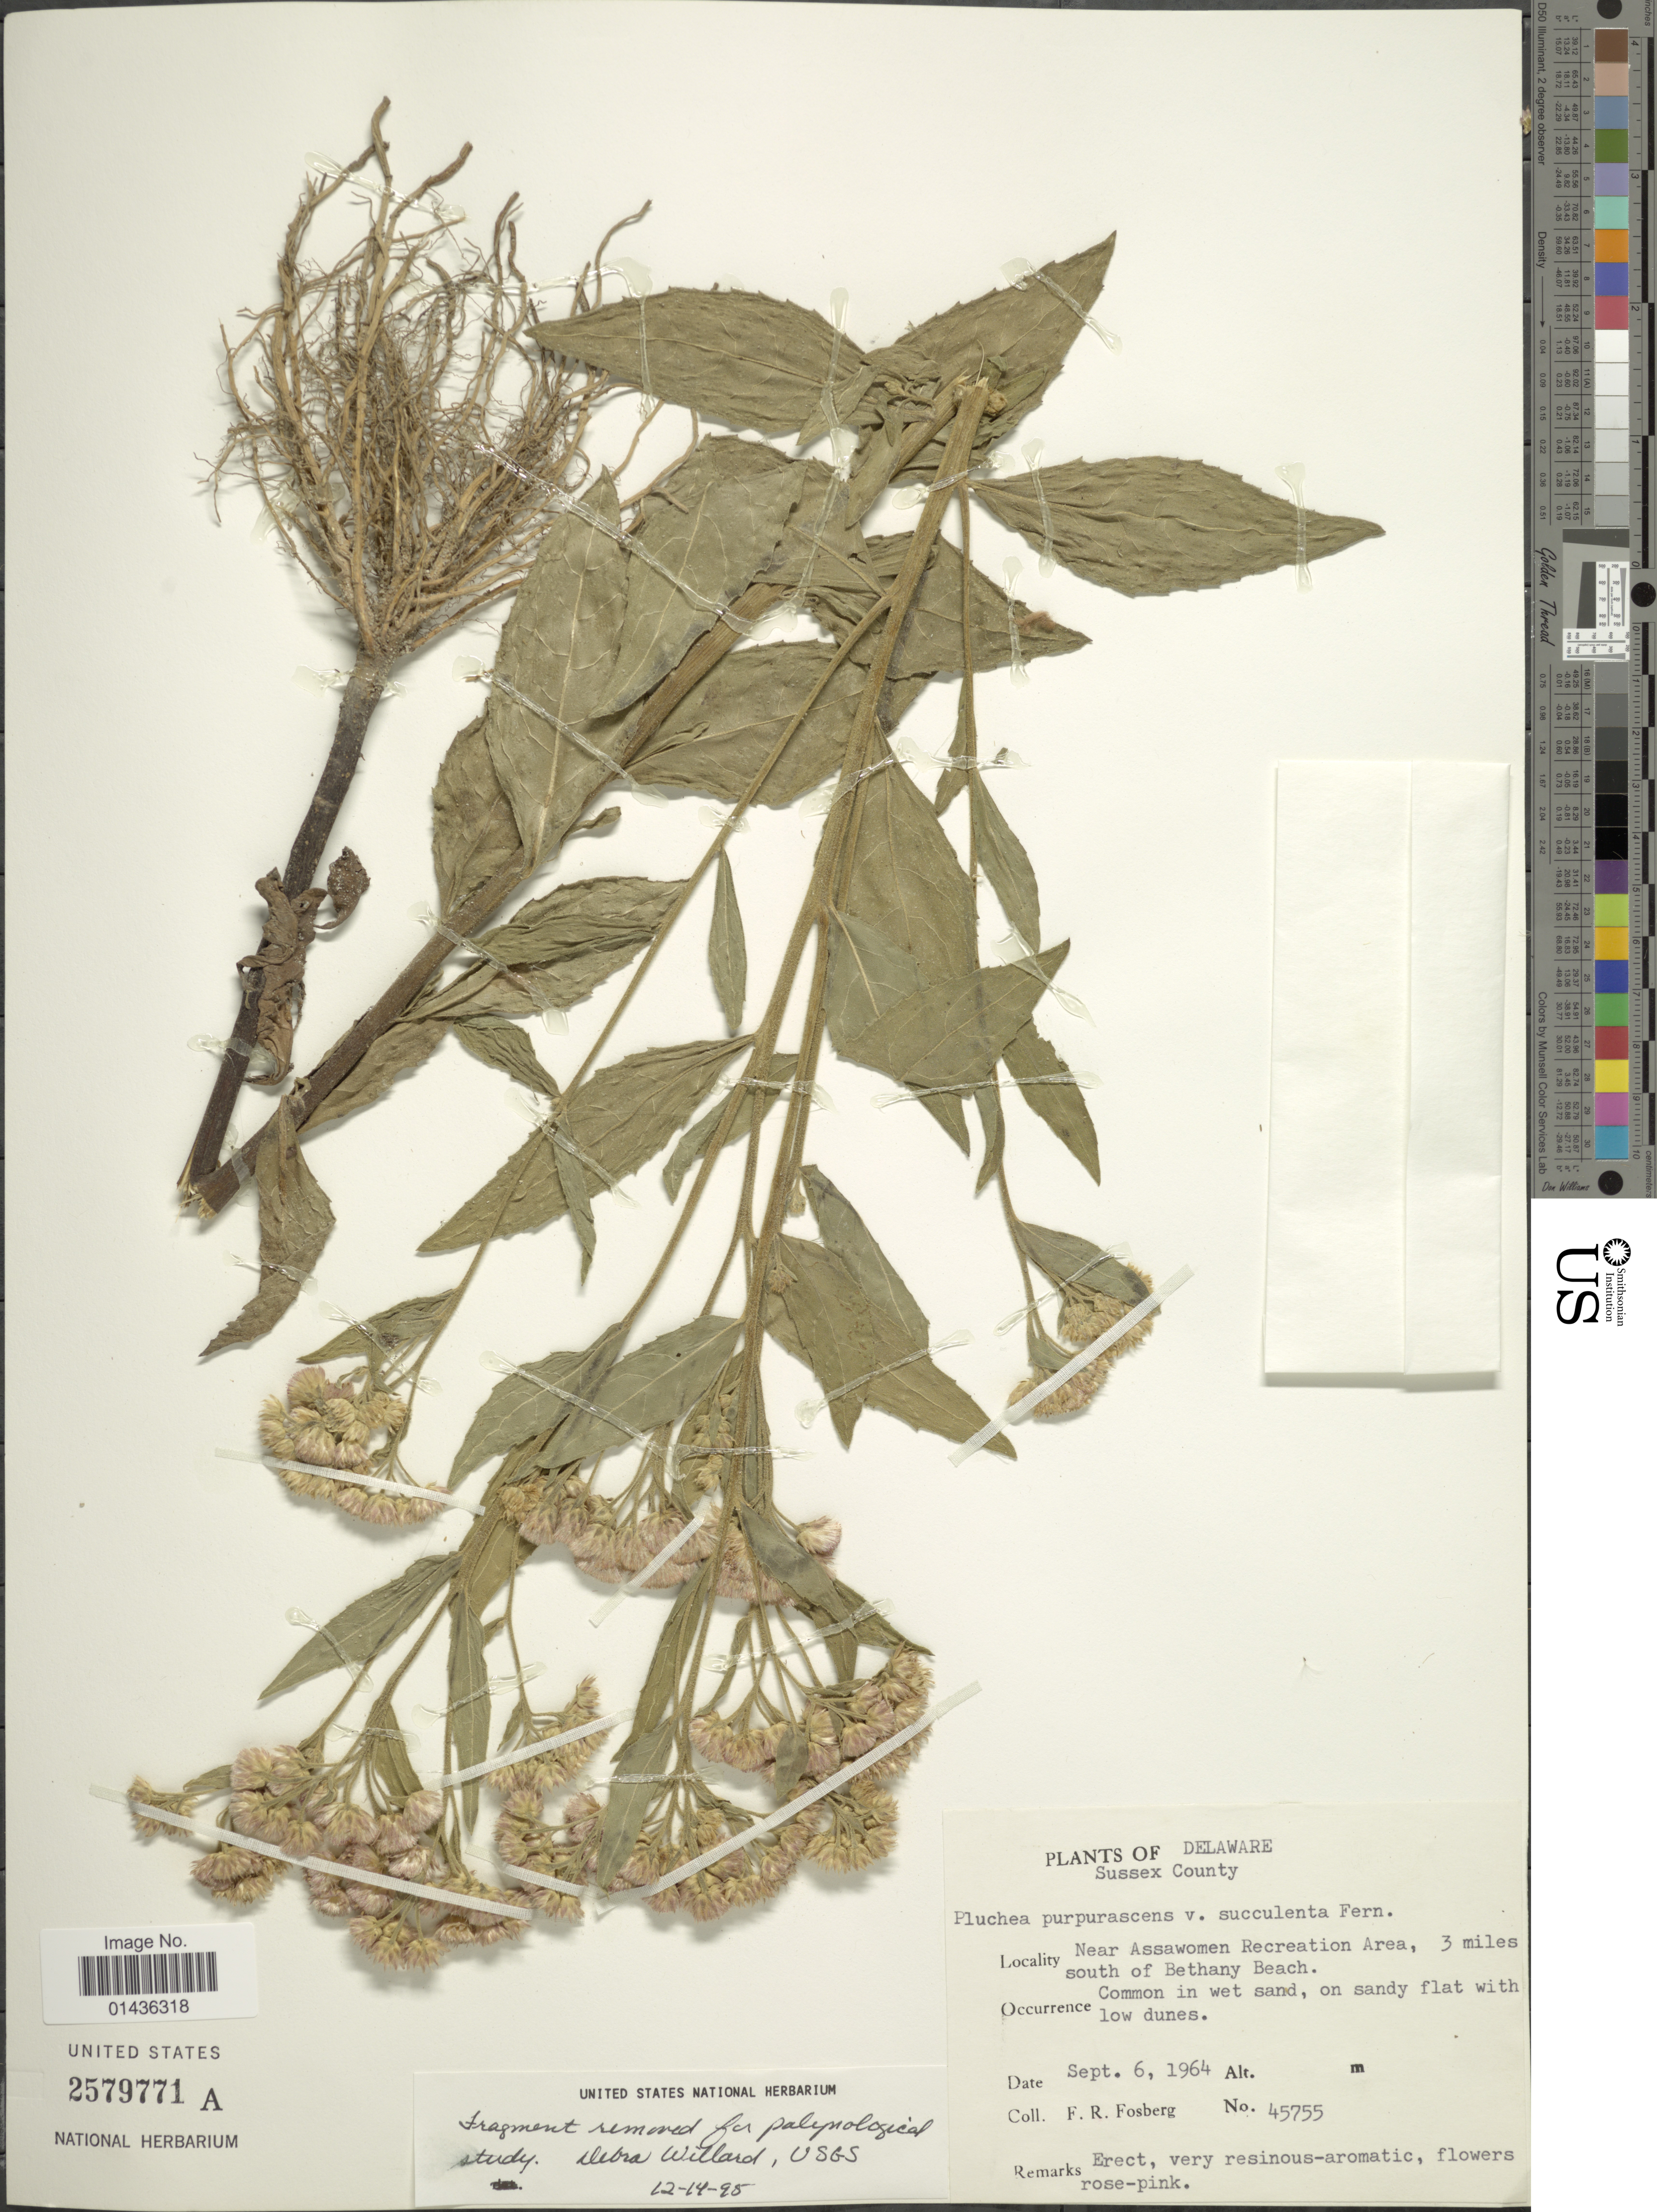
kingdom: Plantae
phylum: Tracheophyta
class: Magnoliopsida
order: Asterales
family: Asteraceae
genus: Pluchea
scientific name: Pluchea odorata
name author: (L.) Cass.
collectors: F. R. Fosberg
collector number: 45755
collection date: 1964-09-06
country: United States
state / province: Delaware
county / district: Sussex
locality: Sussex County, near Assawomen Recreation Area, 3 miles south of Bethany Beach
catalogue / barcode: US 2579771A